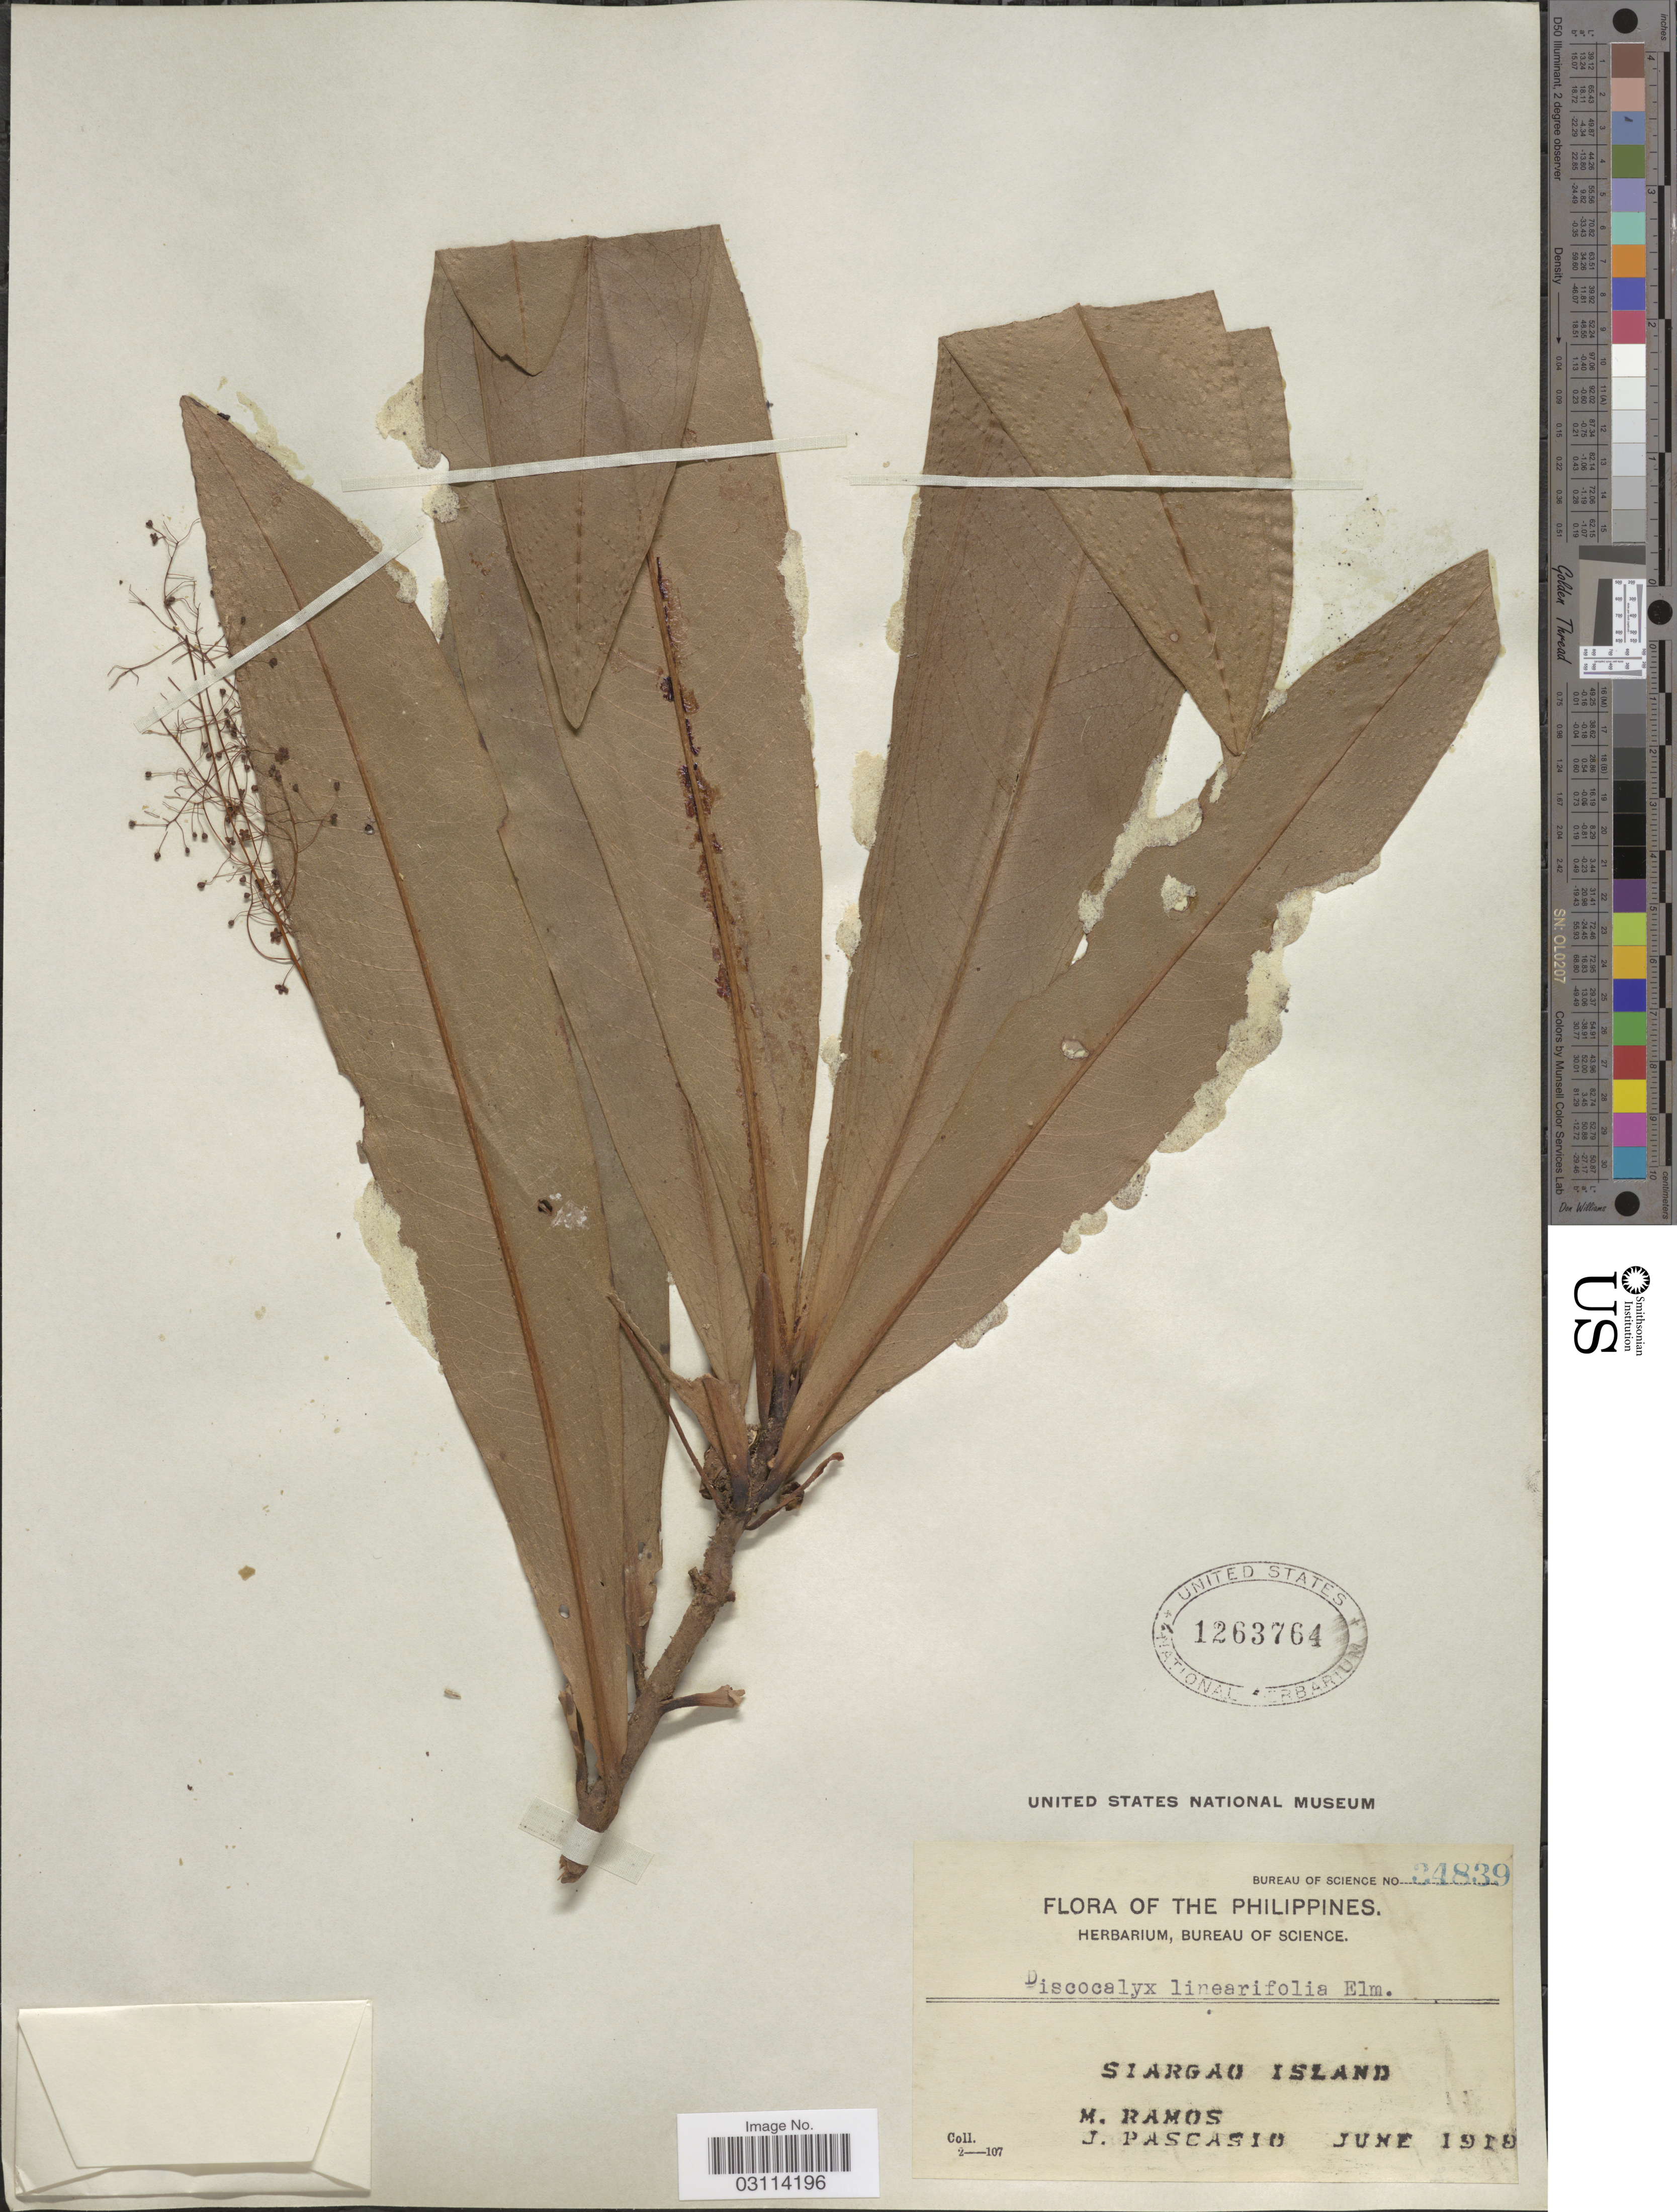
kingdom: Plantae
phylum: Tracheophyta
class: Magnoliopsida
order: Ericales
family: Primulaceae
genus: Discocalyx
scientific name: Discocalyx linearifolia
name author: Elmer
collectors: M. Ramos & J. Pascasio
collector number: Bureau of Science 34839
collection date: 1918-06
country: Philippines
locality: Siargao Island.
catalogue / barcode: US 1263764